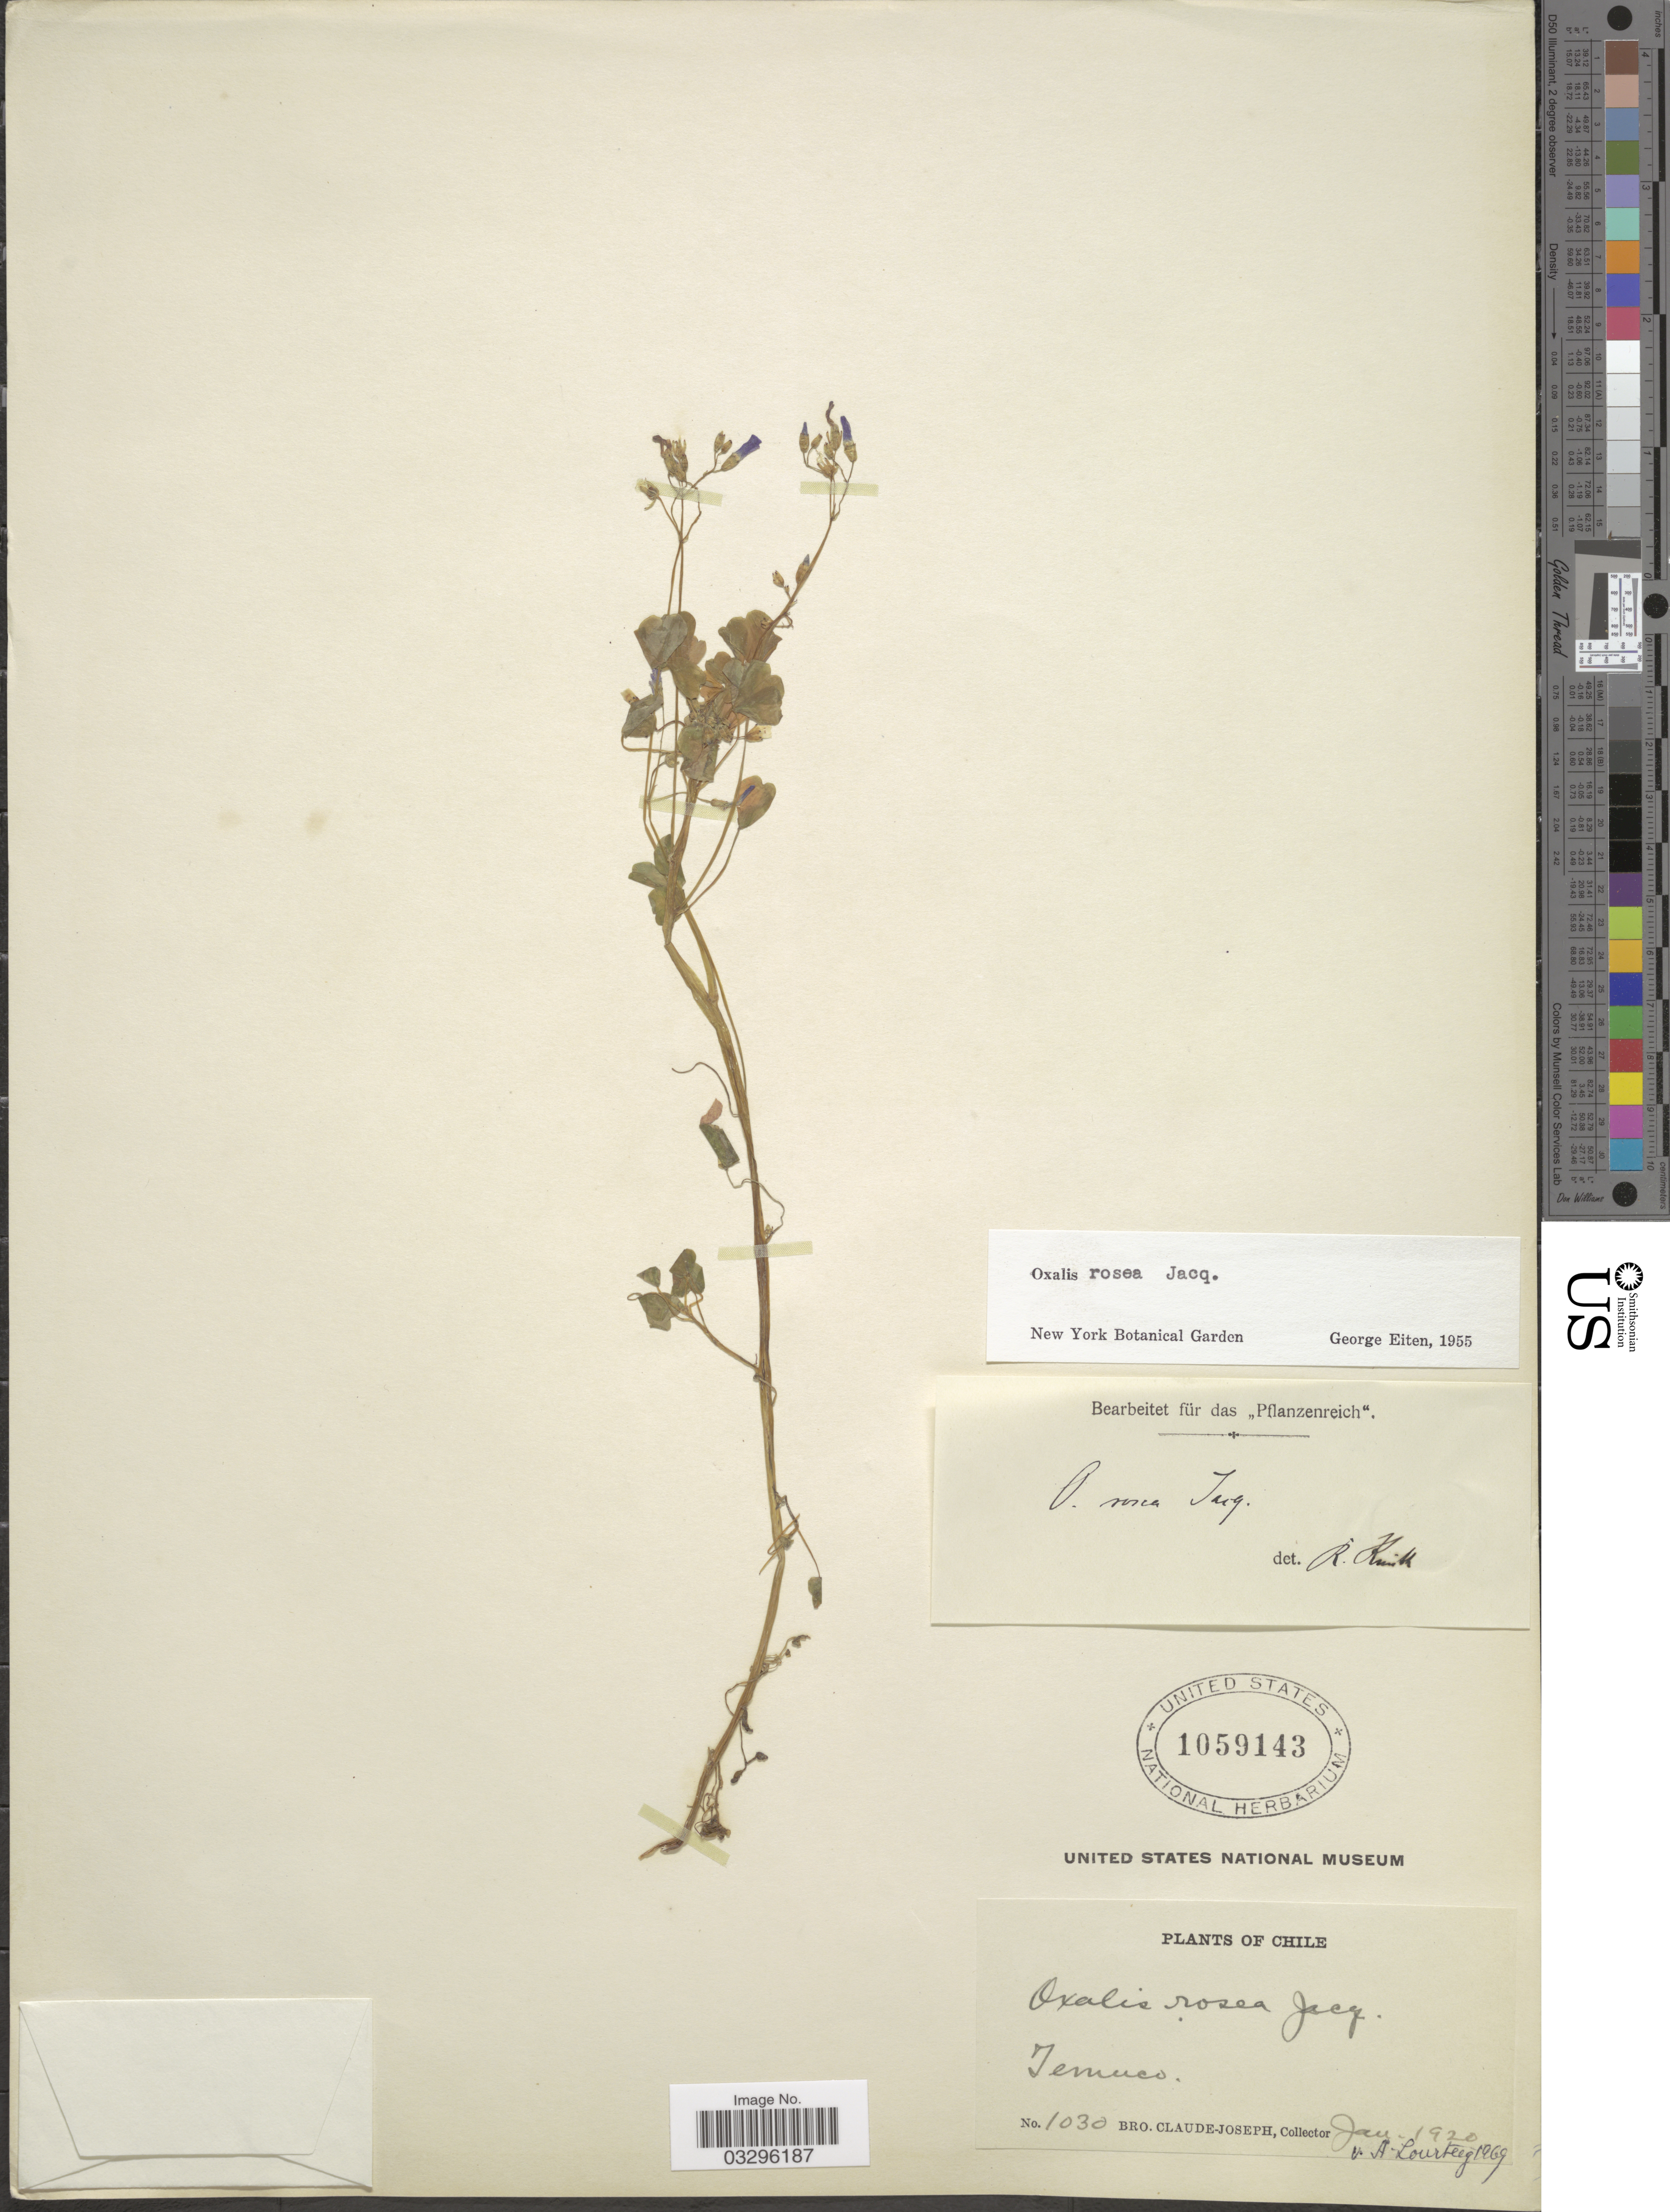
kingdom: Plantae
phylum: Tracheophyta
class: Magnoliopsida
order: Oxalidales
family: Oxalidaceae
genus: Oxalis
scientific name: Oxalis rosea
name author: Jacq.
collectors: Bro. Claude-Joseph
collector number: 1030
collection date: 1920-01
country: Chile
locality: Temuco.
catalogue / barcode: US 1059143